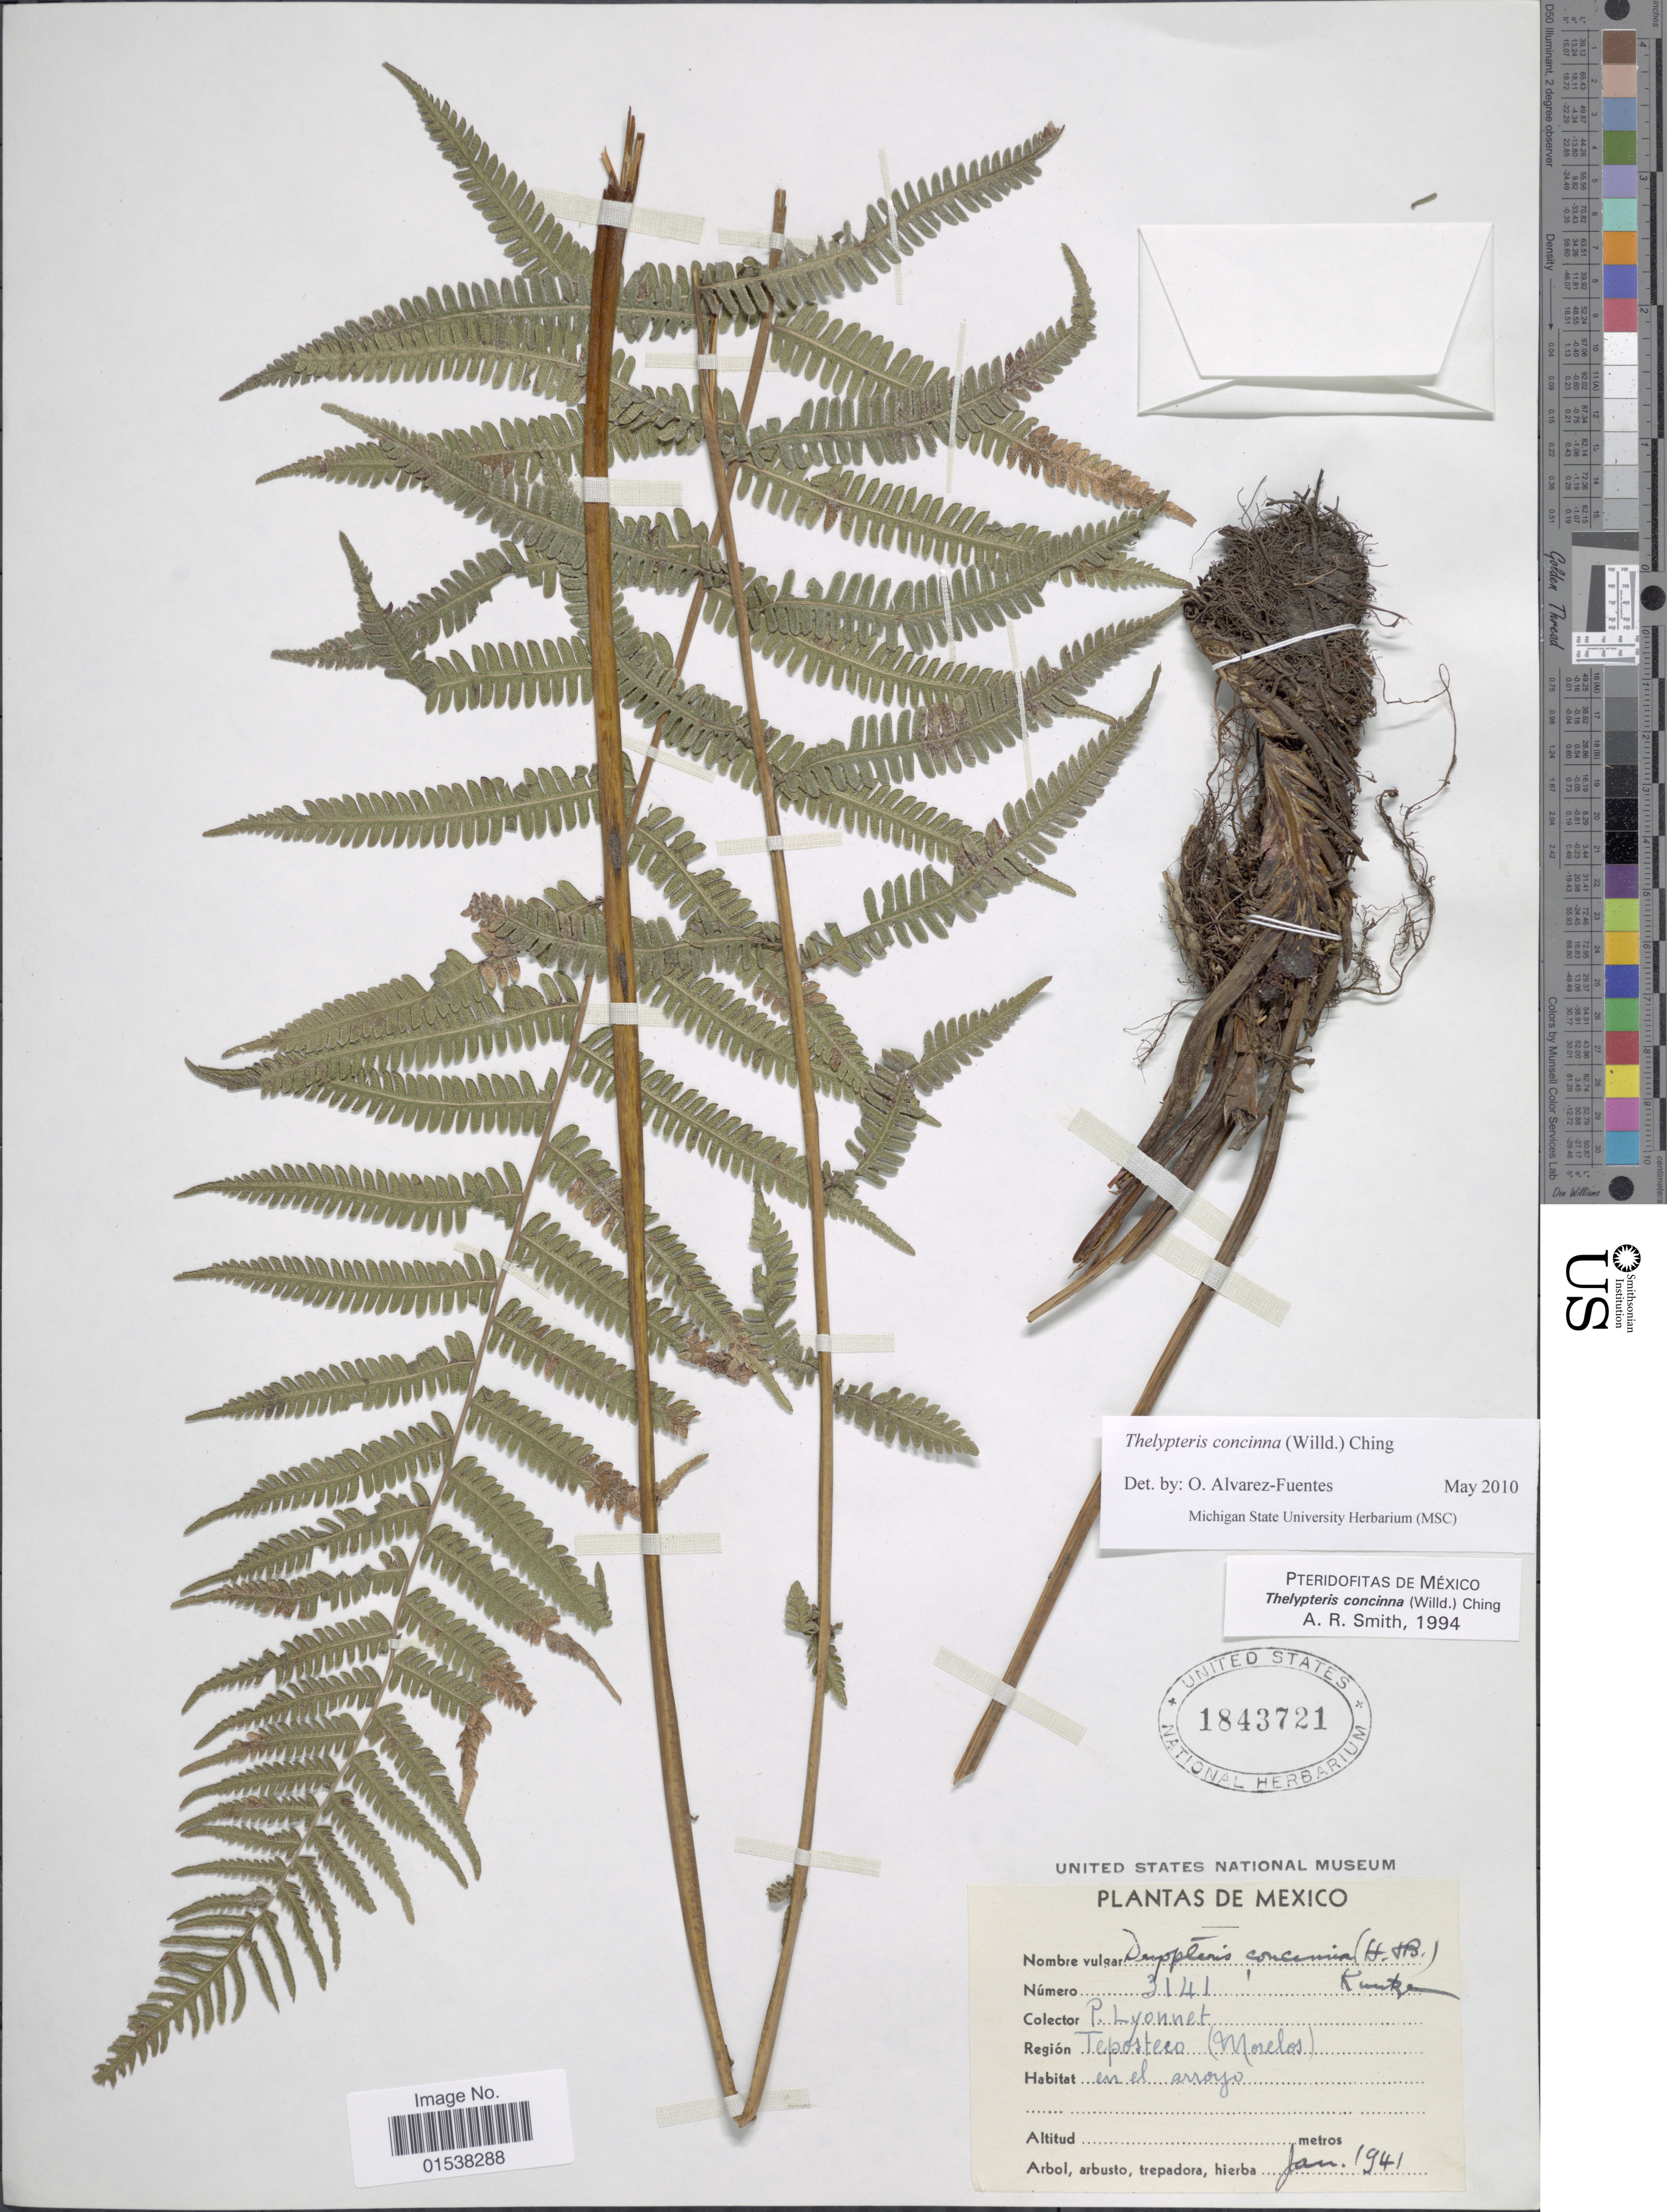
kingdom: Plantae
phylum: Tracheophyta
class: Polypodiopsida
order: Polypodiales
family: Thelypteridaceae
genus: Amauropelta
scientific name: Amauropelta concinna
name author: (Willd.) Pic. Serm.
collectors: P. Lyonnet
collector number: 3141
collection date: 1941-01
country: Mexico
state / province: Morelos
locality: Teposteco (Morelos)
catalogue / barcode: US 1843721